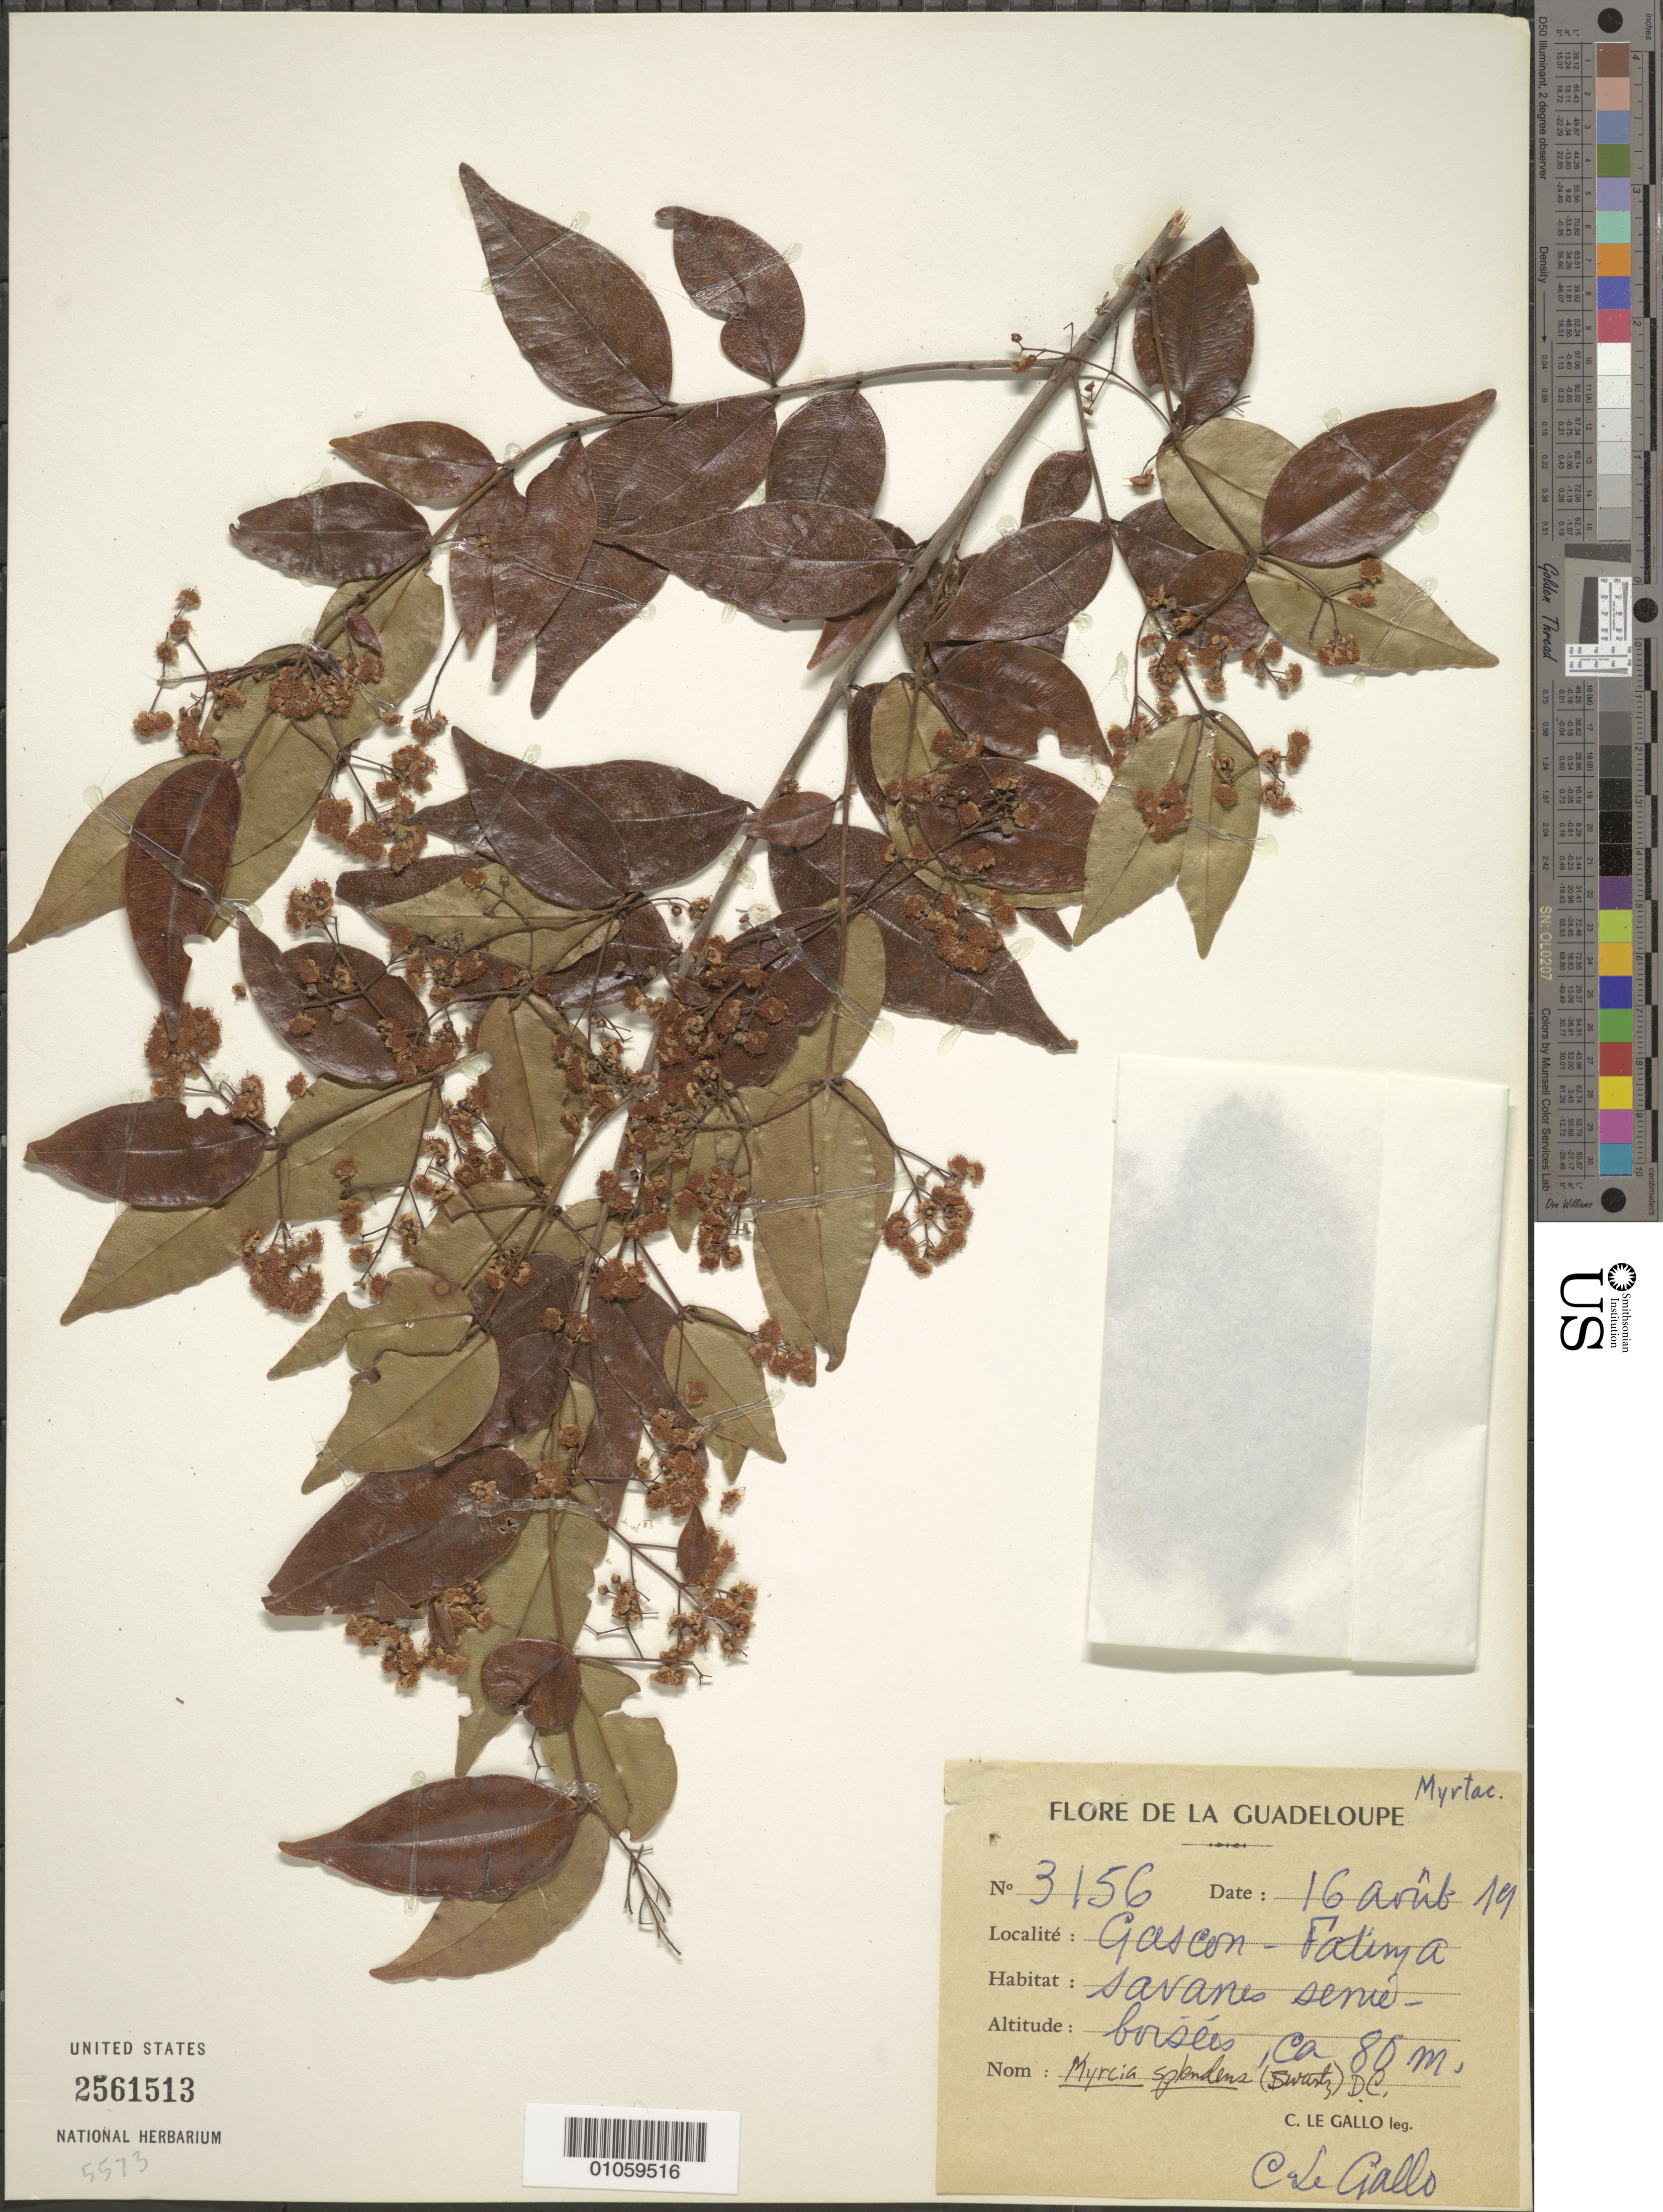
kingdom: Plantae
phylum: Tracheophyta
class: Magnoliopsida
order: Myrtales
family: Myrtaceae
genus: Myrcia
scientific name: Myrcia splendens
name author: (Sw.) DC.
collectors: C. Le Gallo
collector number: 3156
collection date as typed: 16 Aug 1968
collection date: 1968-08-16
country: Guadeloupe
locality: Gascon - Fadim(illeg.?) a savanes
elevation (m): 80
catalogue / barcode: US 2561513